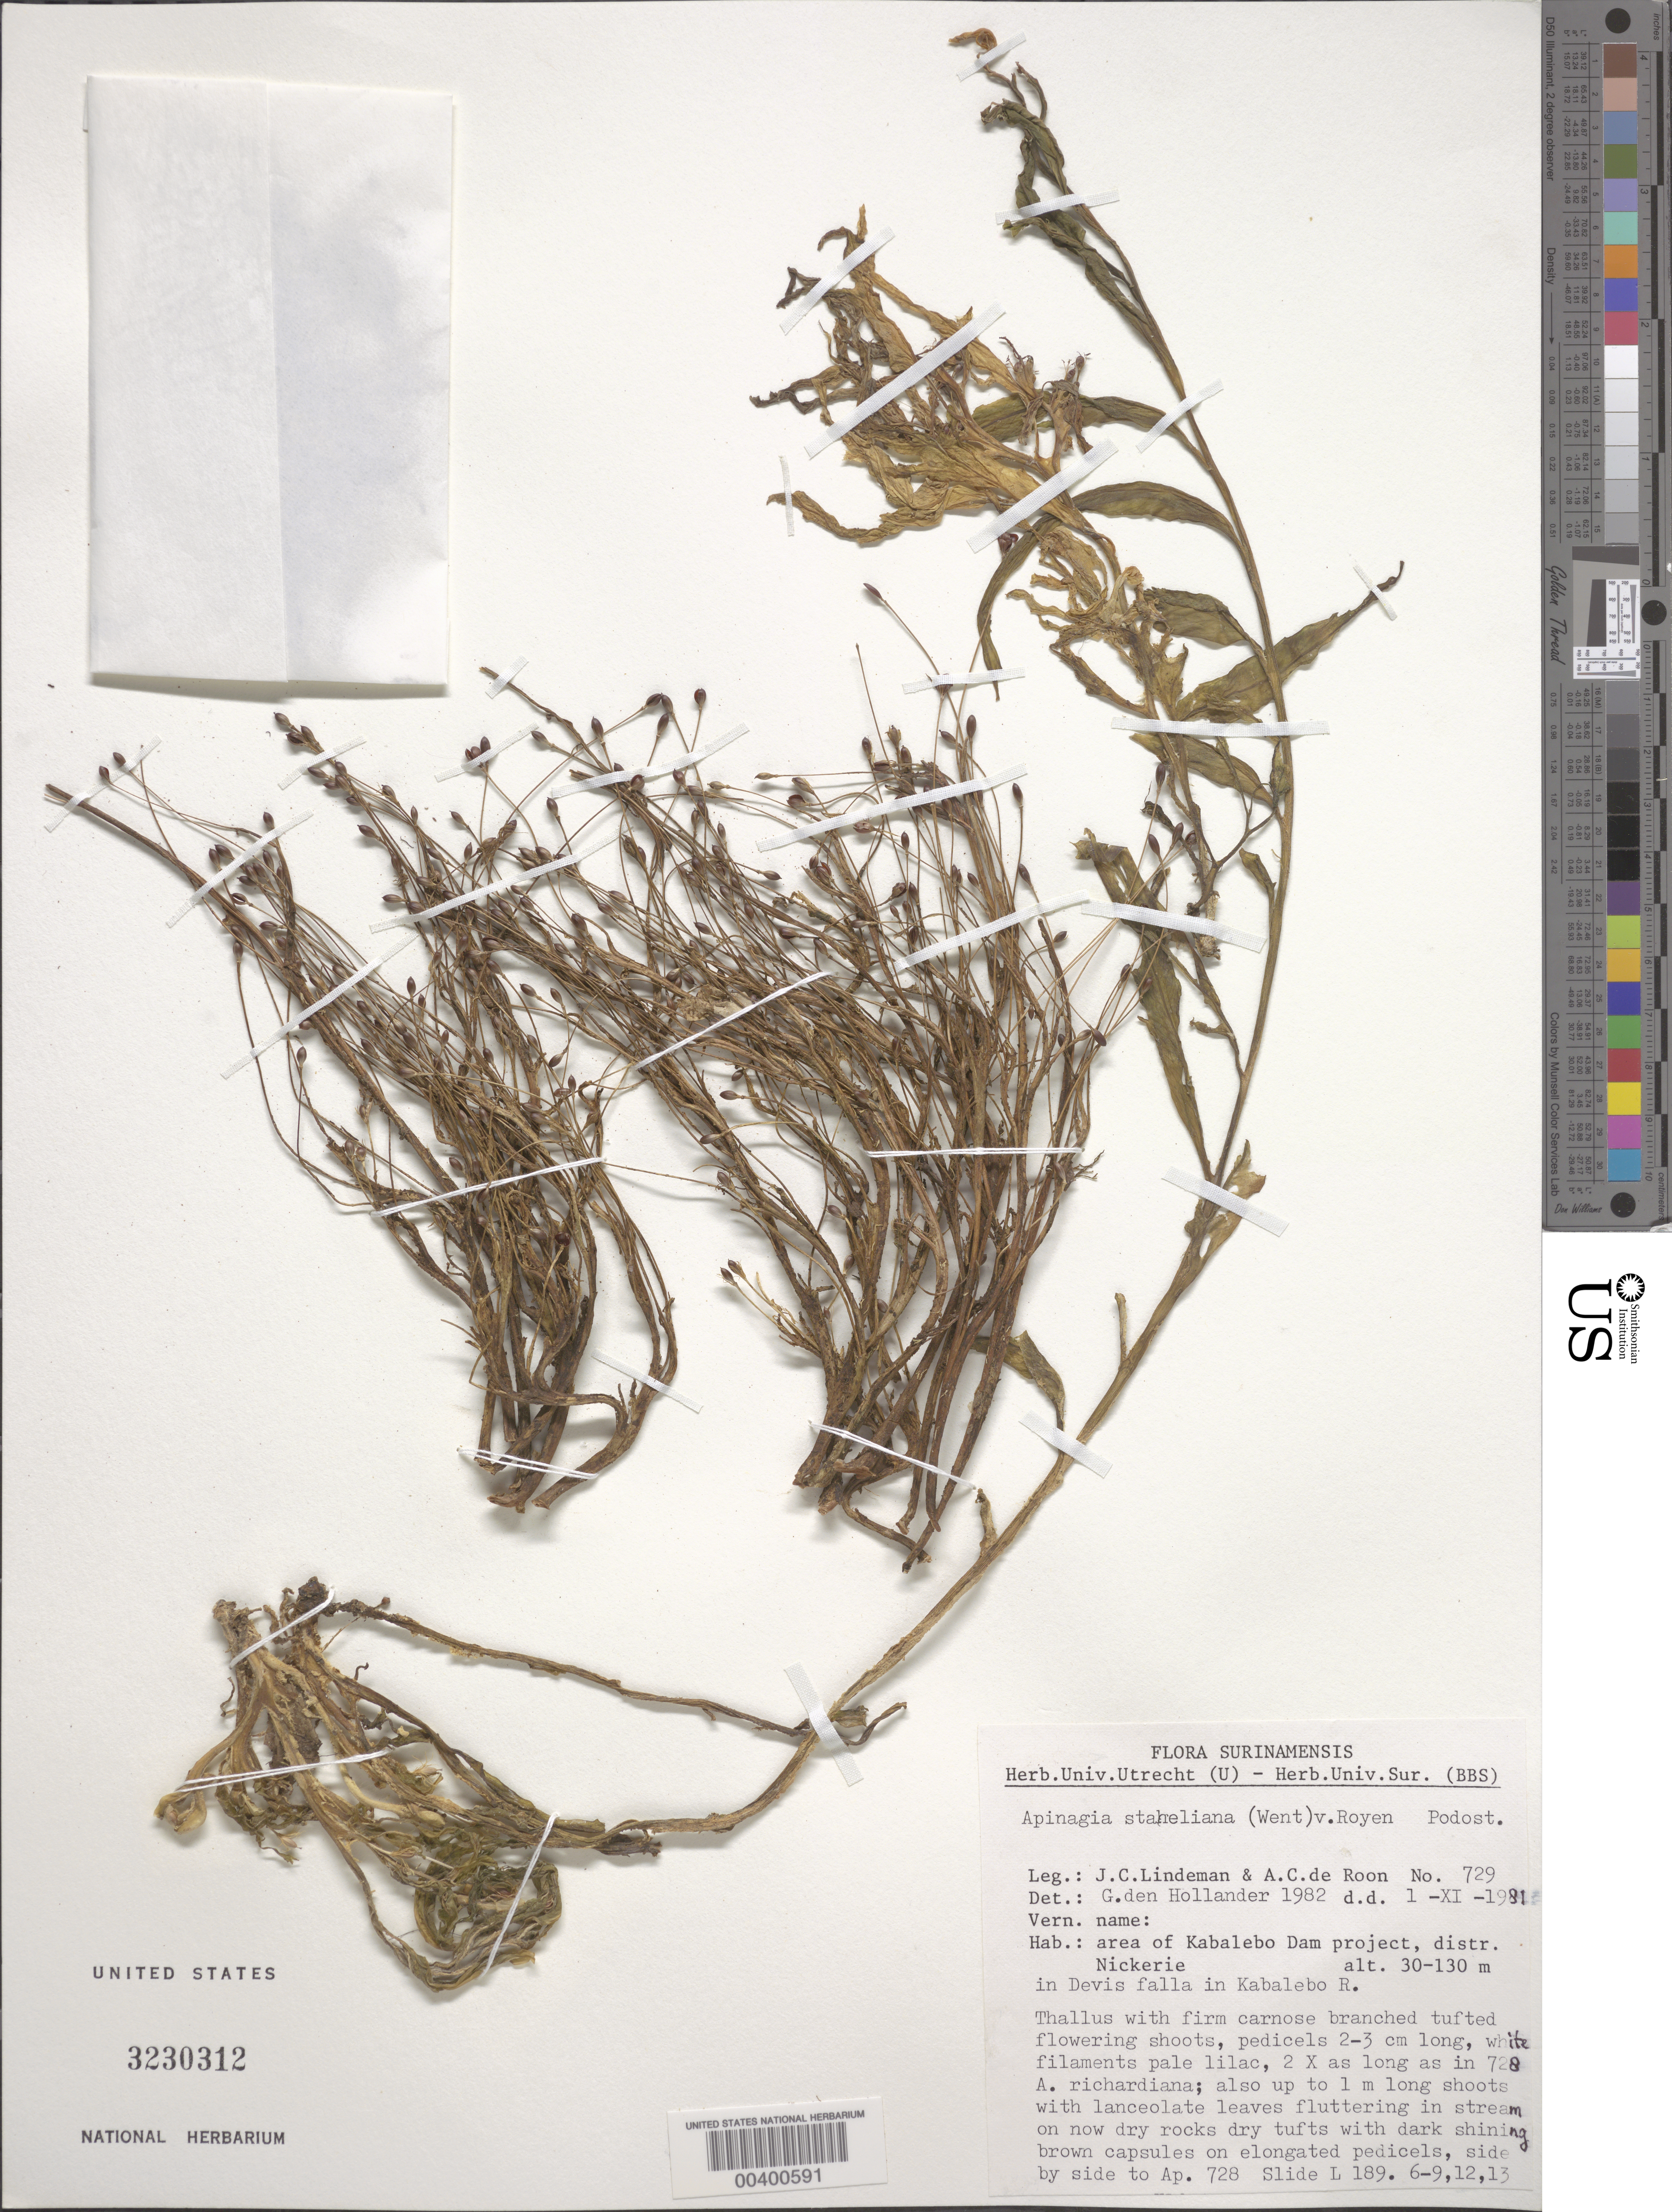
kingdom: Plantae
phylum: Tracheophyta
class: Magnoliopsida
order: Malpighiales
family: Podostemaceae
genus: Apinagia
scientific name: Apinagia staheliana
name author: (Went) P. Royen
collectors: J. C. Lindeman & A. de Roon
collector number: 729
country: Suriname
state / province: Nickerie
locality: Kabalebo dam project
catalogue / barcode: US 3230312